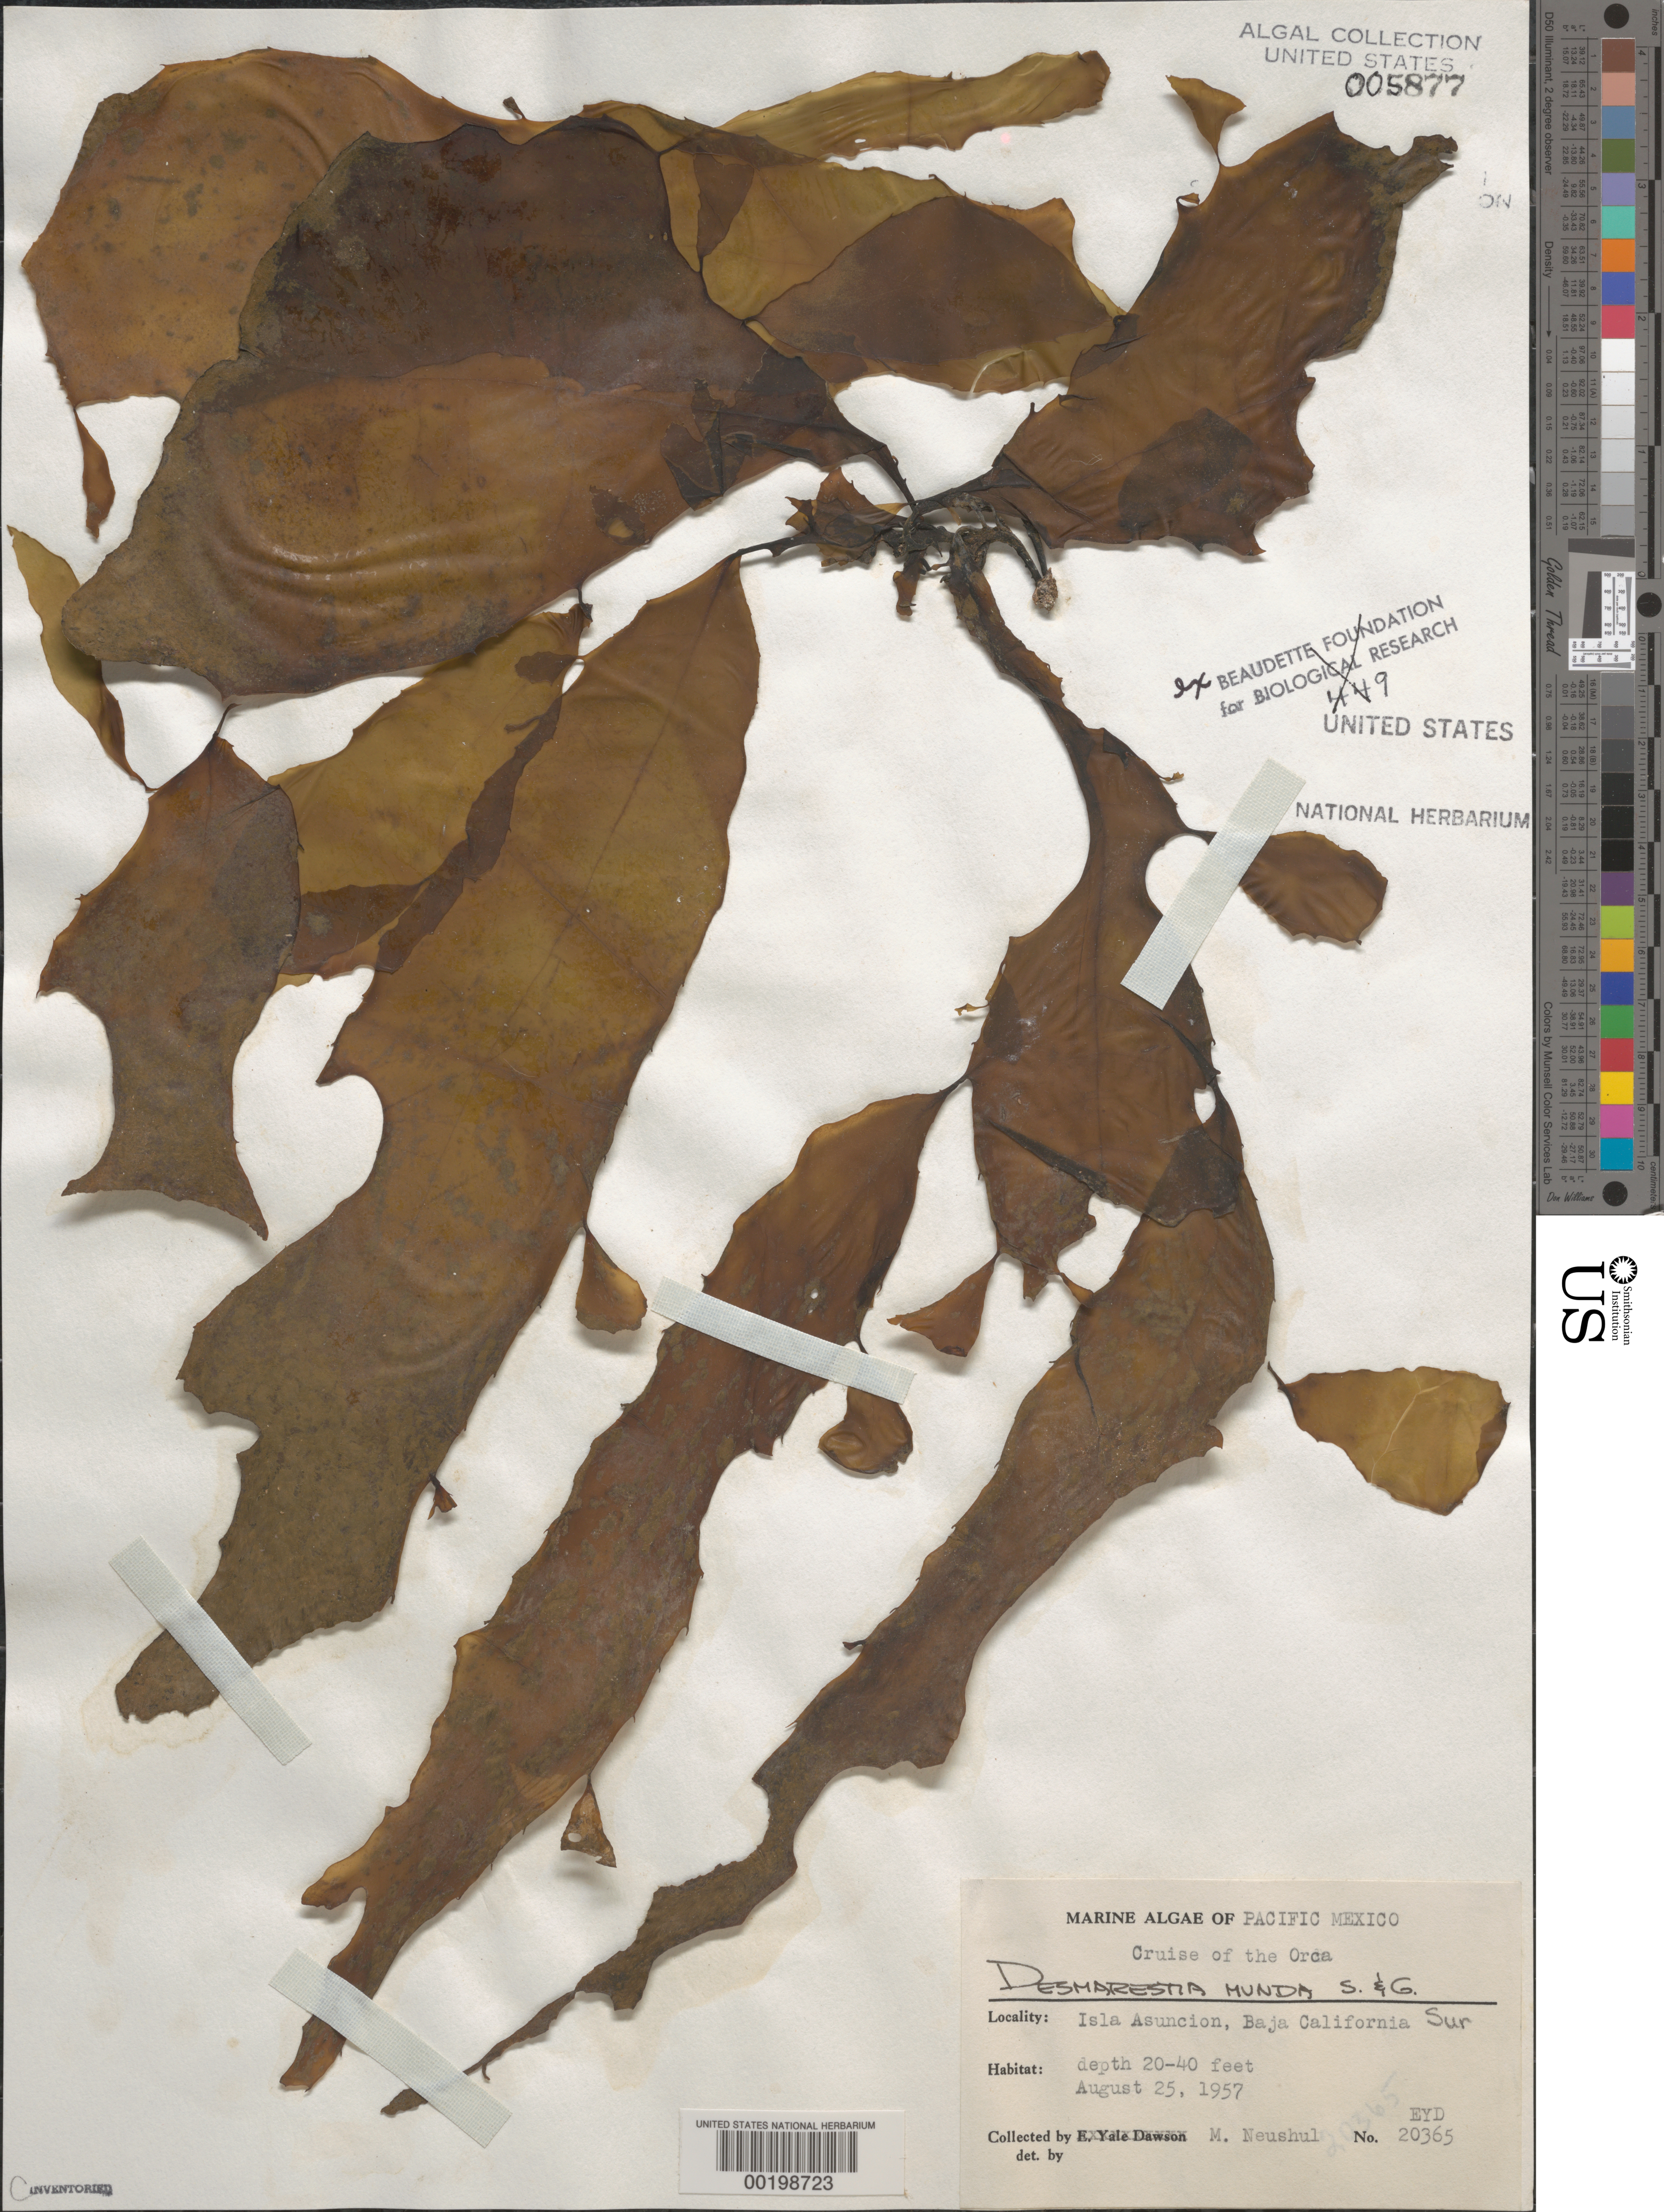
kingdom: Chromista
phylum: Ochrophyta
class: Phaeophyceae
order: Desmarestiales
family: Desmarestiaceae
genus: Desmarestia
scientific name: Desmarestia munda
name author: Setch. & N.L. Gardner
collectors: M. Neushul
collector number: EYD 20365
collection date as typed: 25 Aug 1957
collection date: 1957-08-25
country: Mexico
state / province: Baja California Sur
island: Isla Asuncion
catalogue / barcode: US 5877